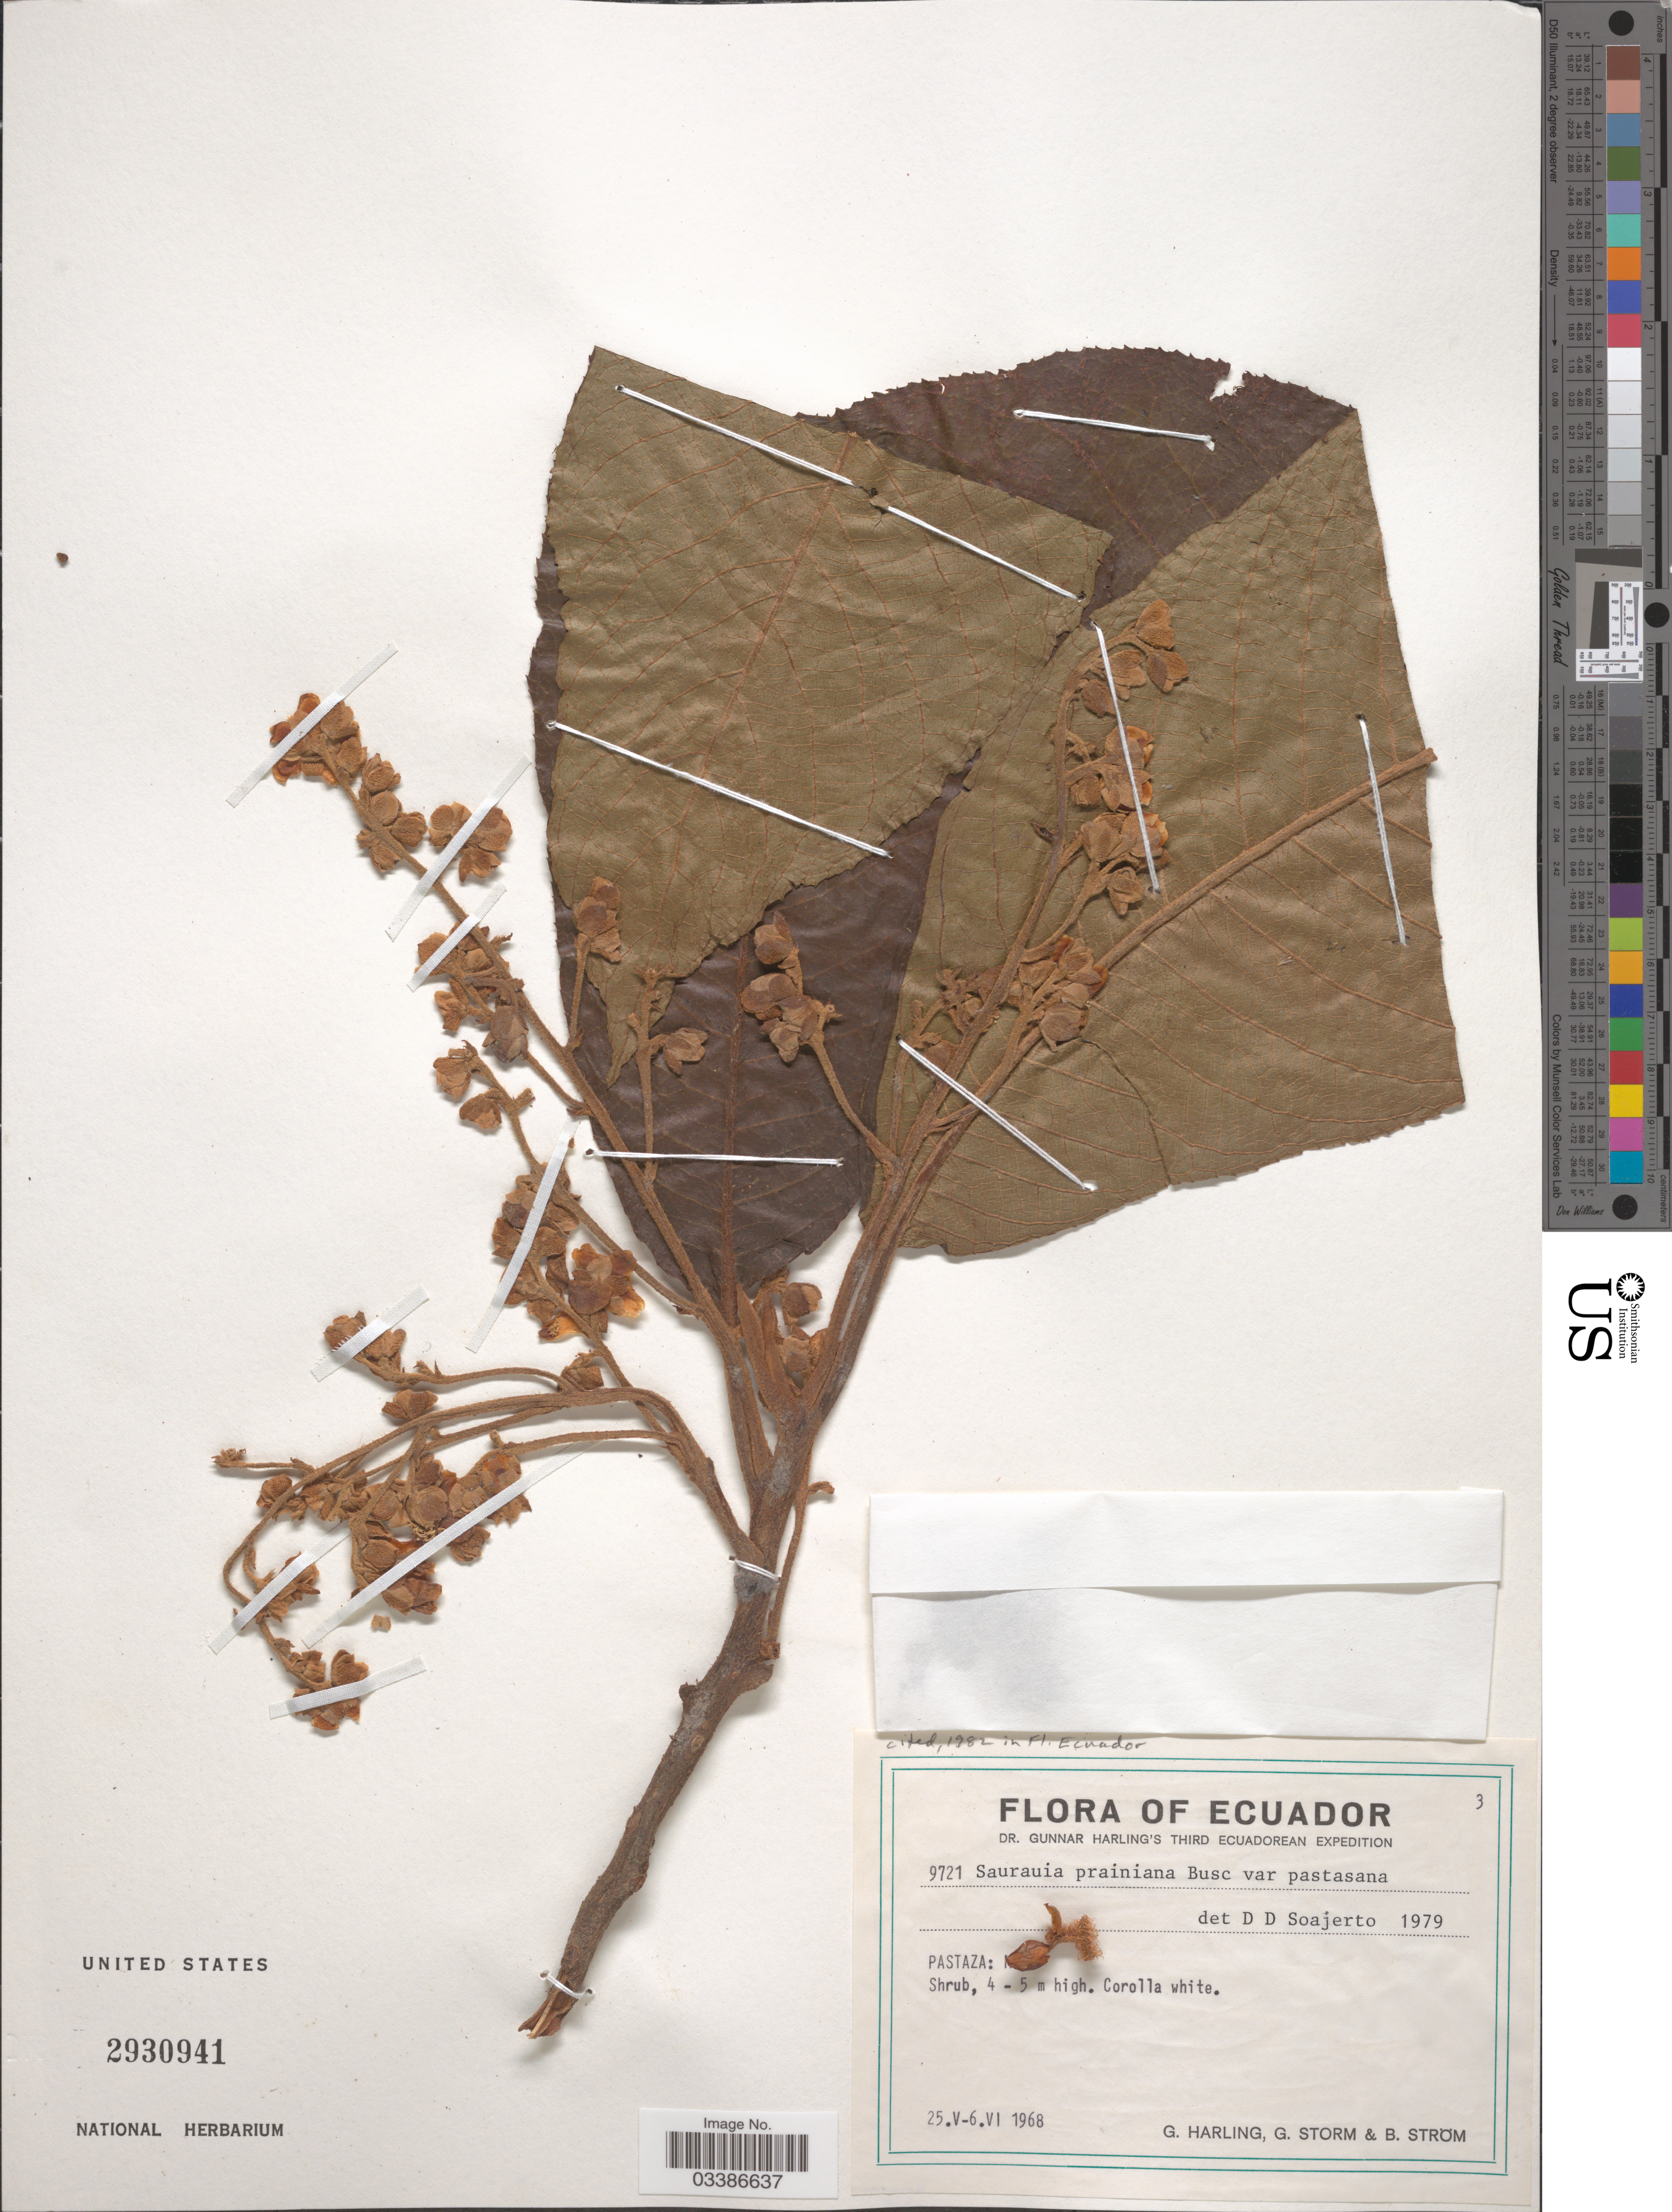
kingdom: Plantae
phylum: Tracheophyta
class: Magnoliopsida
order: Ericales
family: Actinidiaceae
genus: Saurauia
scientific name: Saurauia prainiana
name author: Buscal.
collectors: G. Harling, G. Storm & B. Ström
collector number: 9721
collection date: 1968-05-25/1968-06-06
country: Ecuador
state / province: Pastaza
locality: [illegible text].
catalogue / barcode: US 2930941